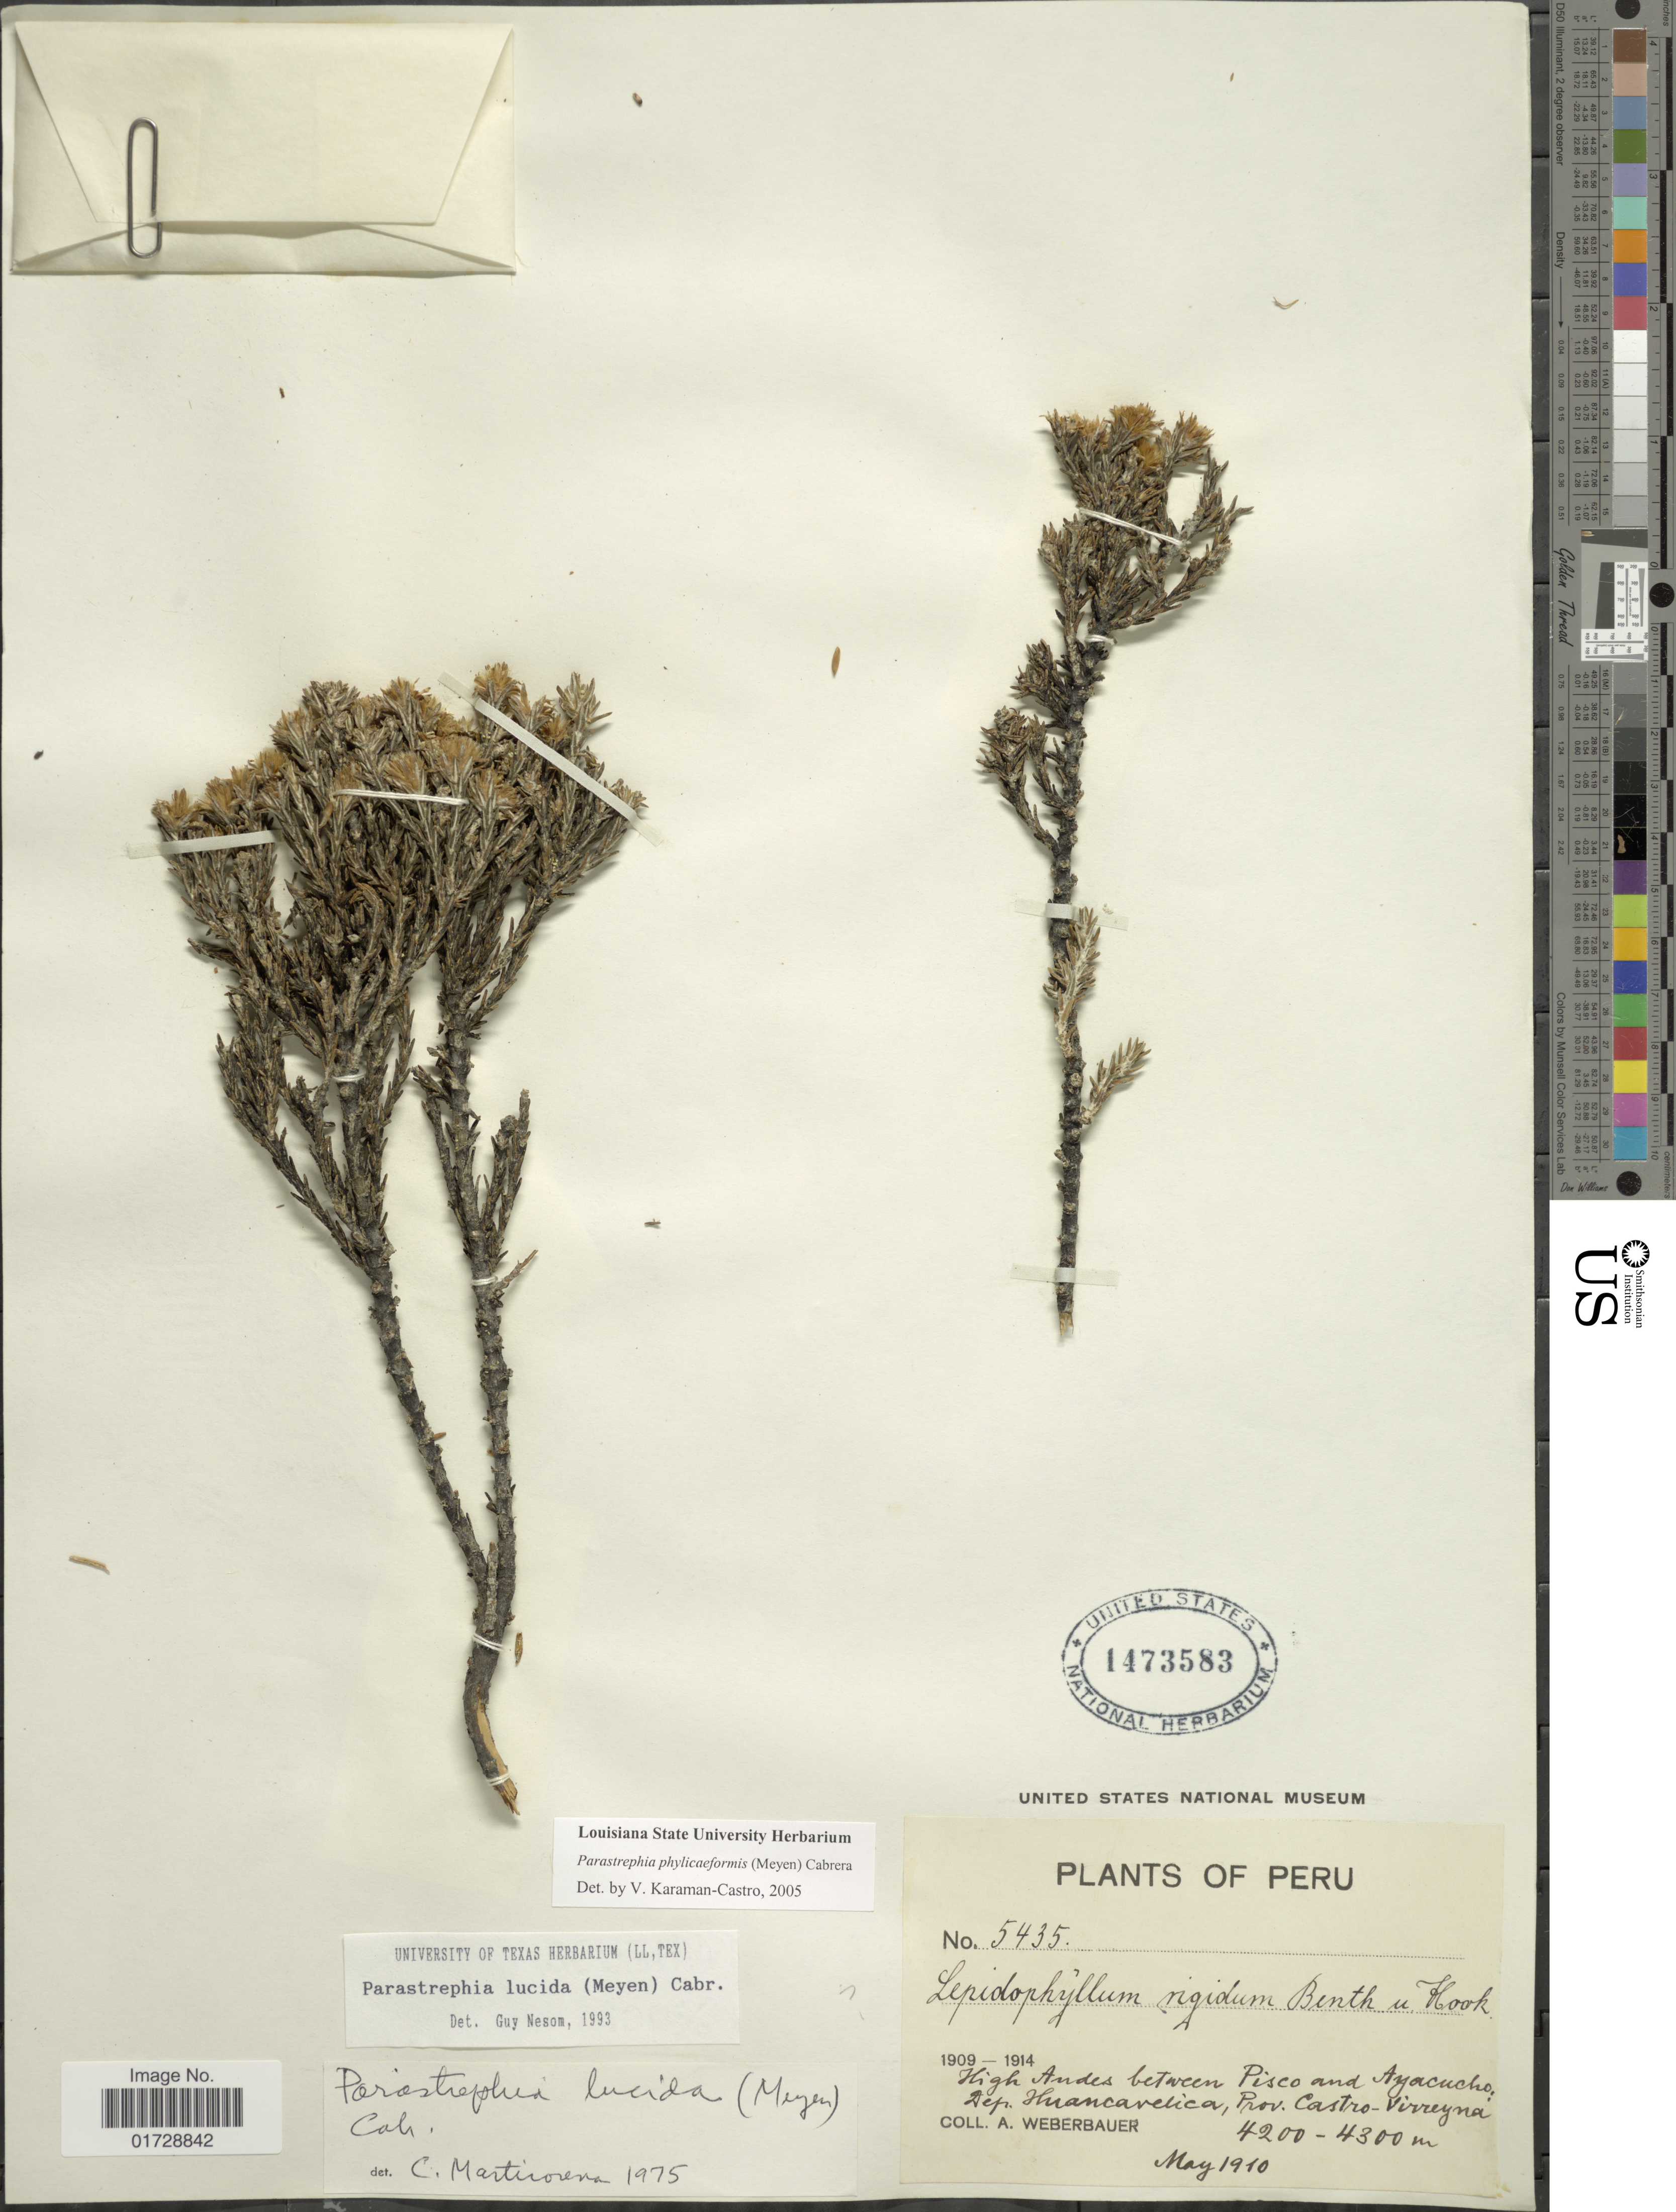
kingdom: Plantae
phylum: Tracheophyta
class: Magnoliopsida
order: Asterales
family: Asteraceae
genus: Parastrephia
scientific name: Parastrephia phyliciformis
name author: (Meyen) Cabrera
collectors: A. Weberbauer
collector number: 5435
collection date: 1910-05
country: Peru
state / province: Huancavelica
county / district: Castrovirreyna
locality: High Andes between Pisco and Ayacucho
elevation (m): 4200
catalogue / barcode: US 1473583